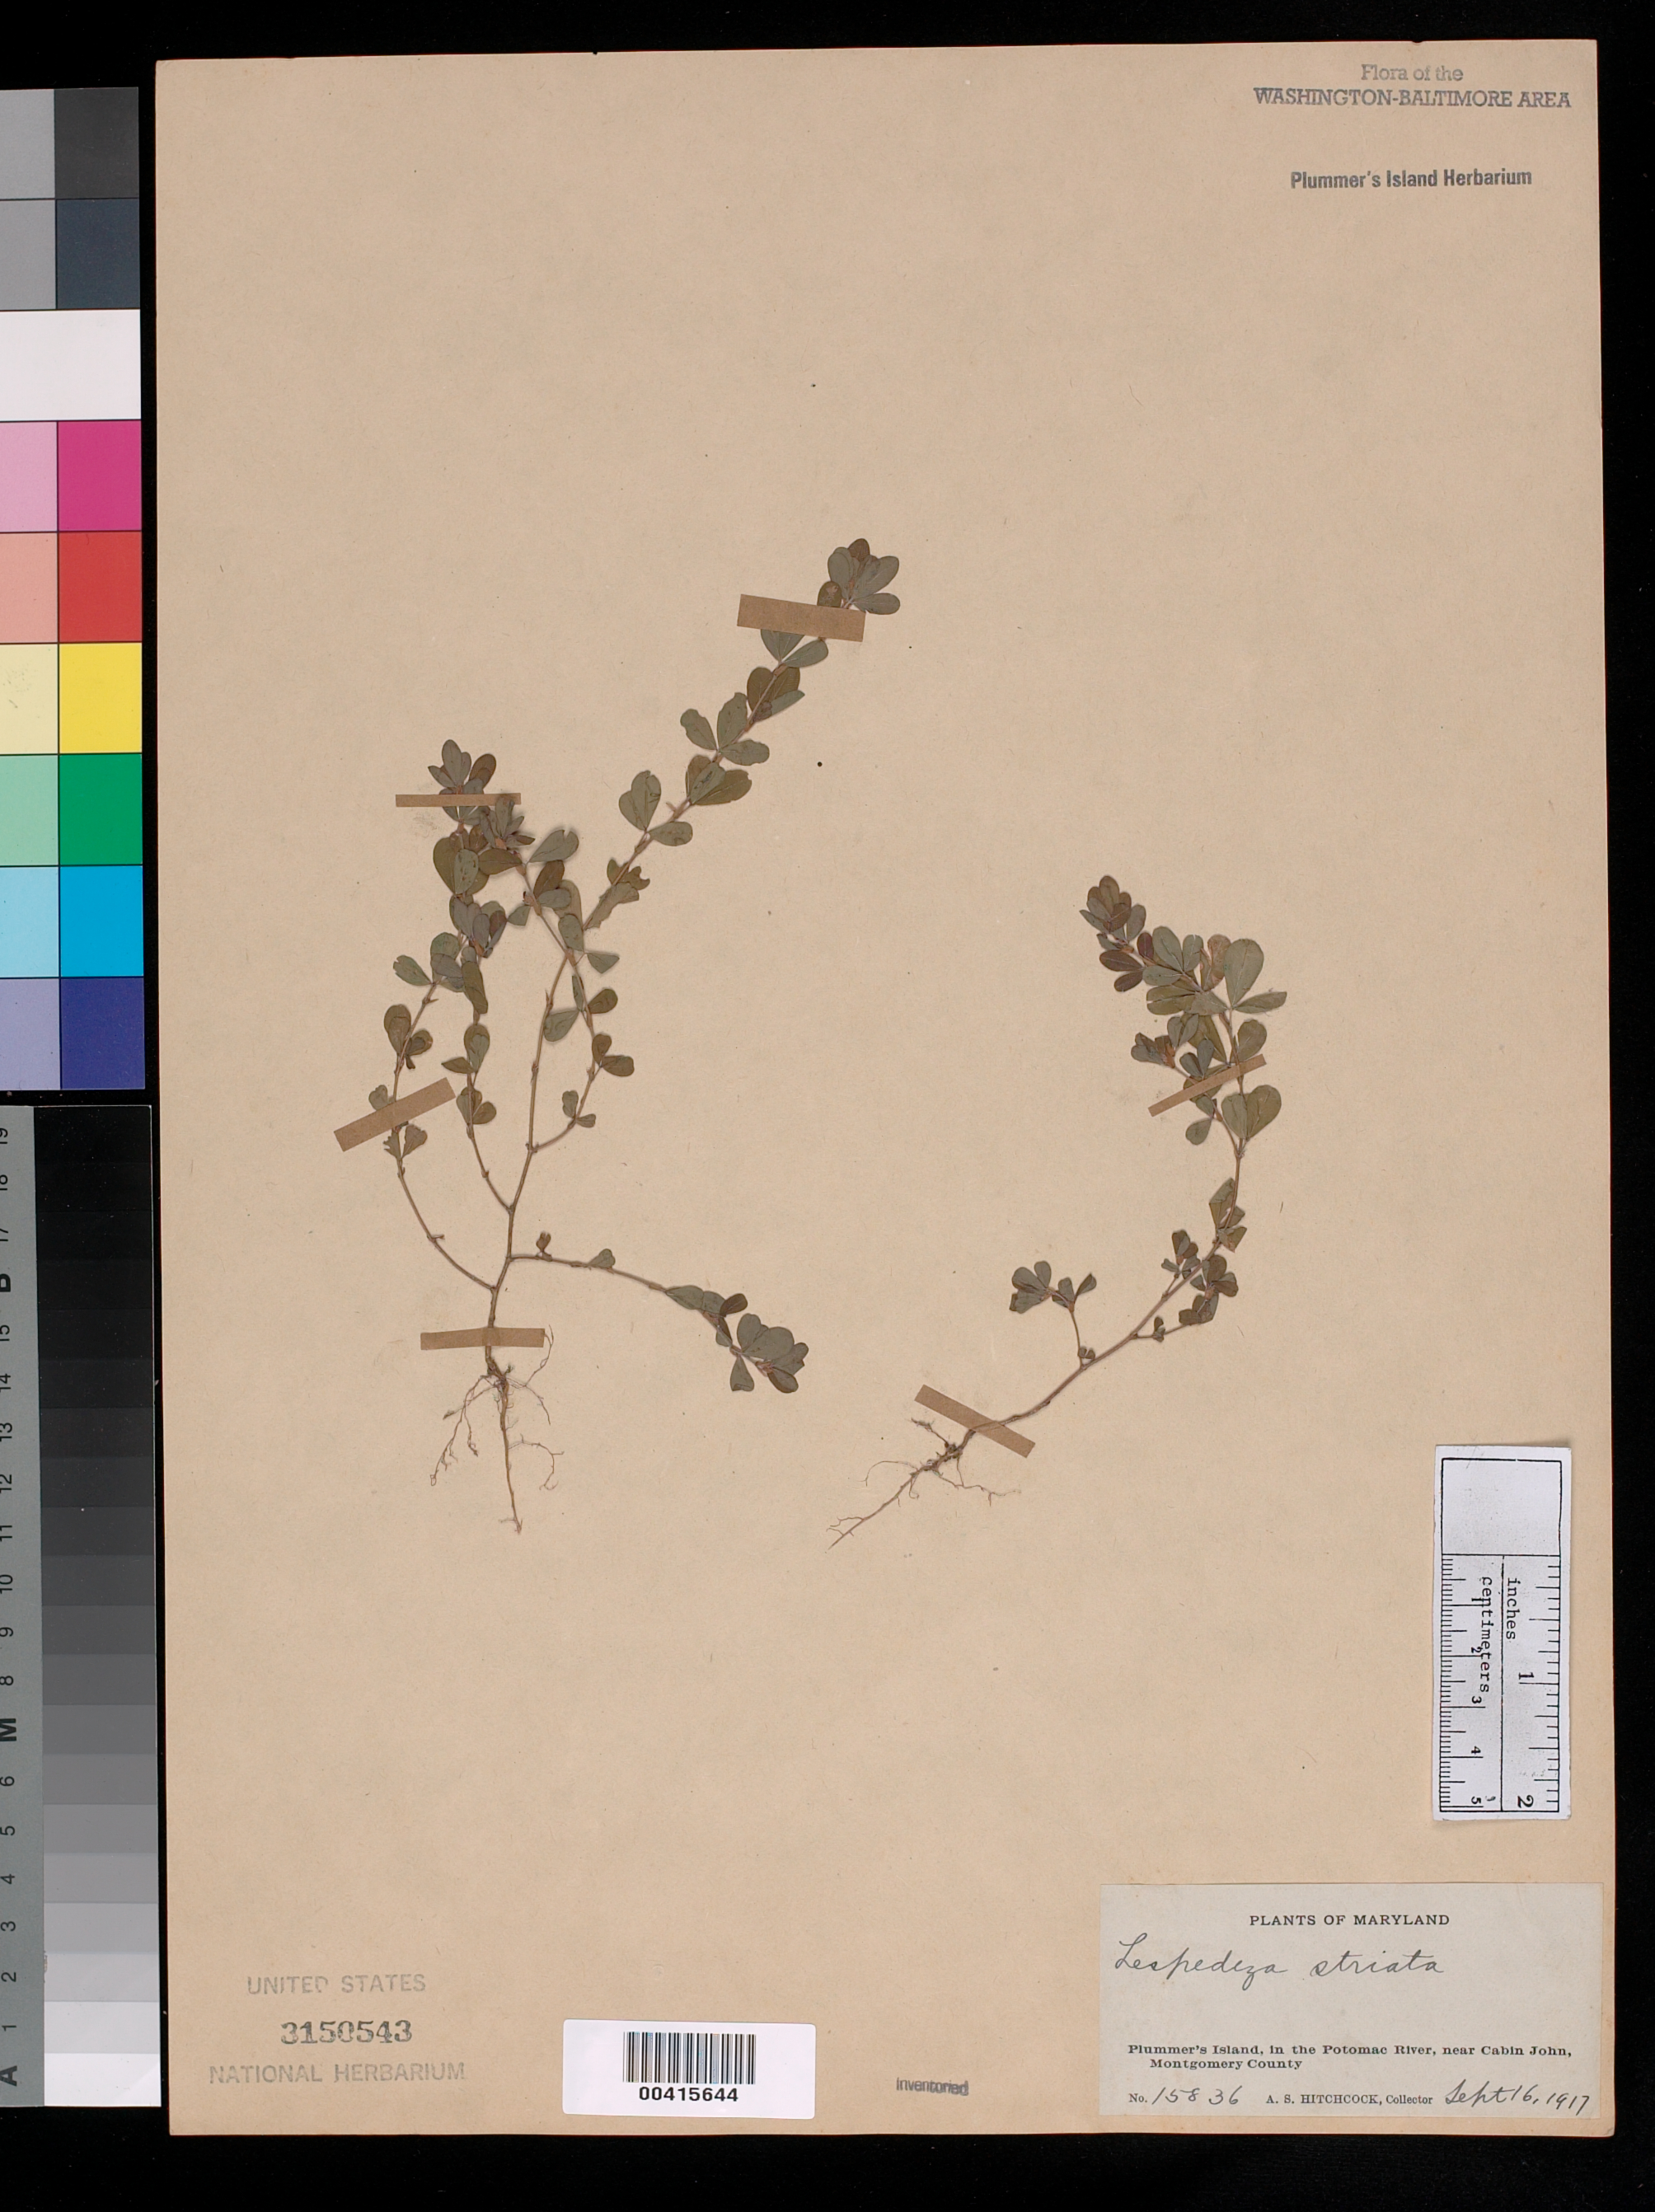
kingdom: Plantae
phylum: Tracheophyta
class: Magnoliopsida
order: Fabales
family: Fabaceae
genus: Kummerowia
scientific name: Kummerowia striata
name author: (Thunb.) Schindl.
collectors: A. S. Hitchcock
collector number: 15836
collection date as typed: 16 Sep 1917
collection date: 1917-09-16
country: United States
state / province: Maryland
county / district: Montgomery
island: Plummers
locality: Plummer's Island Plummers Island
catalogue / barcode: US 3150543